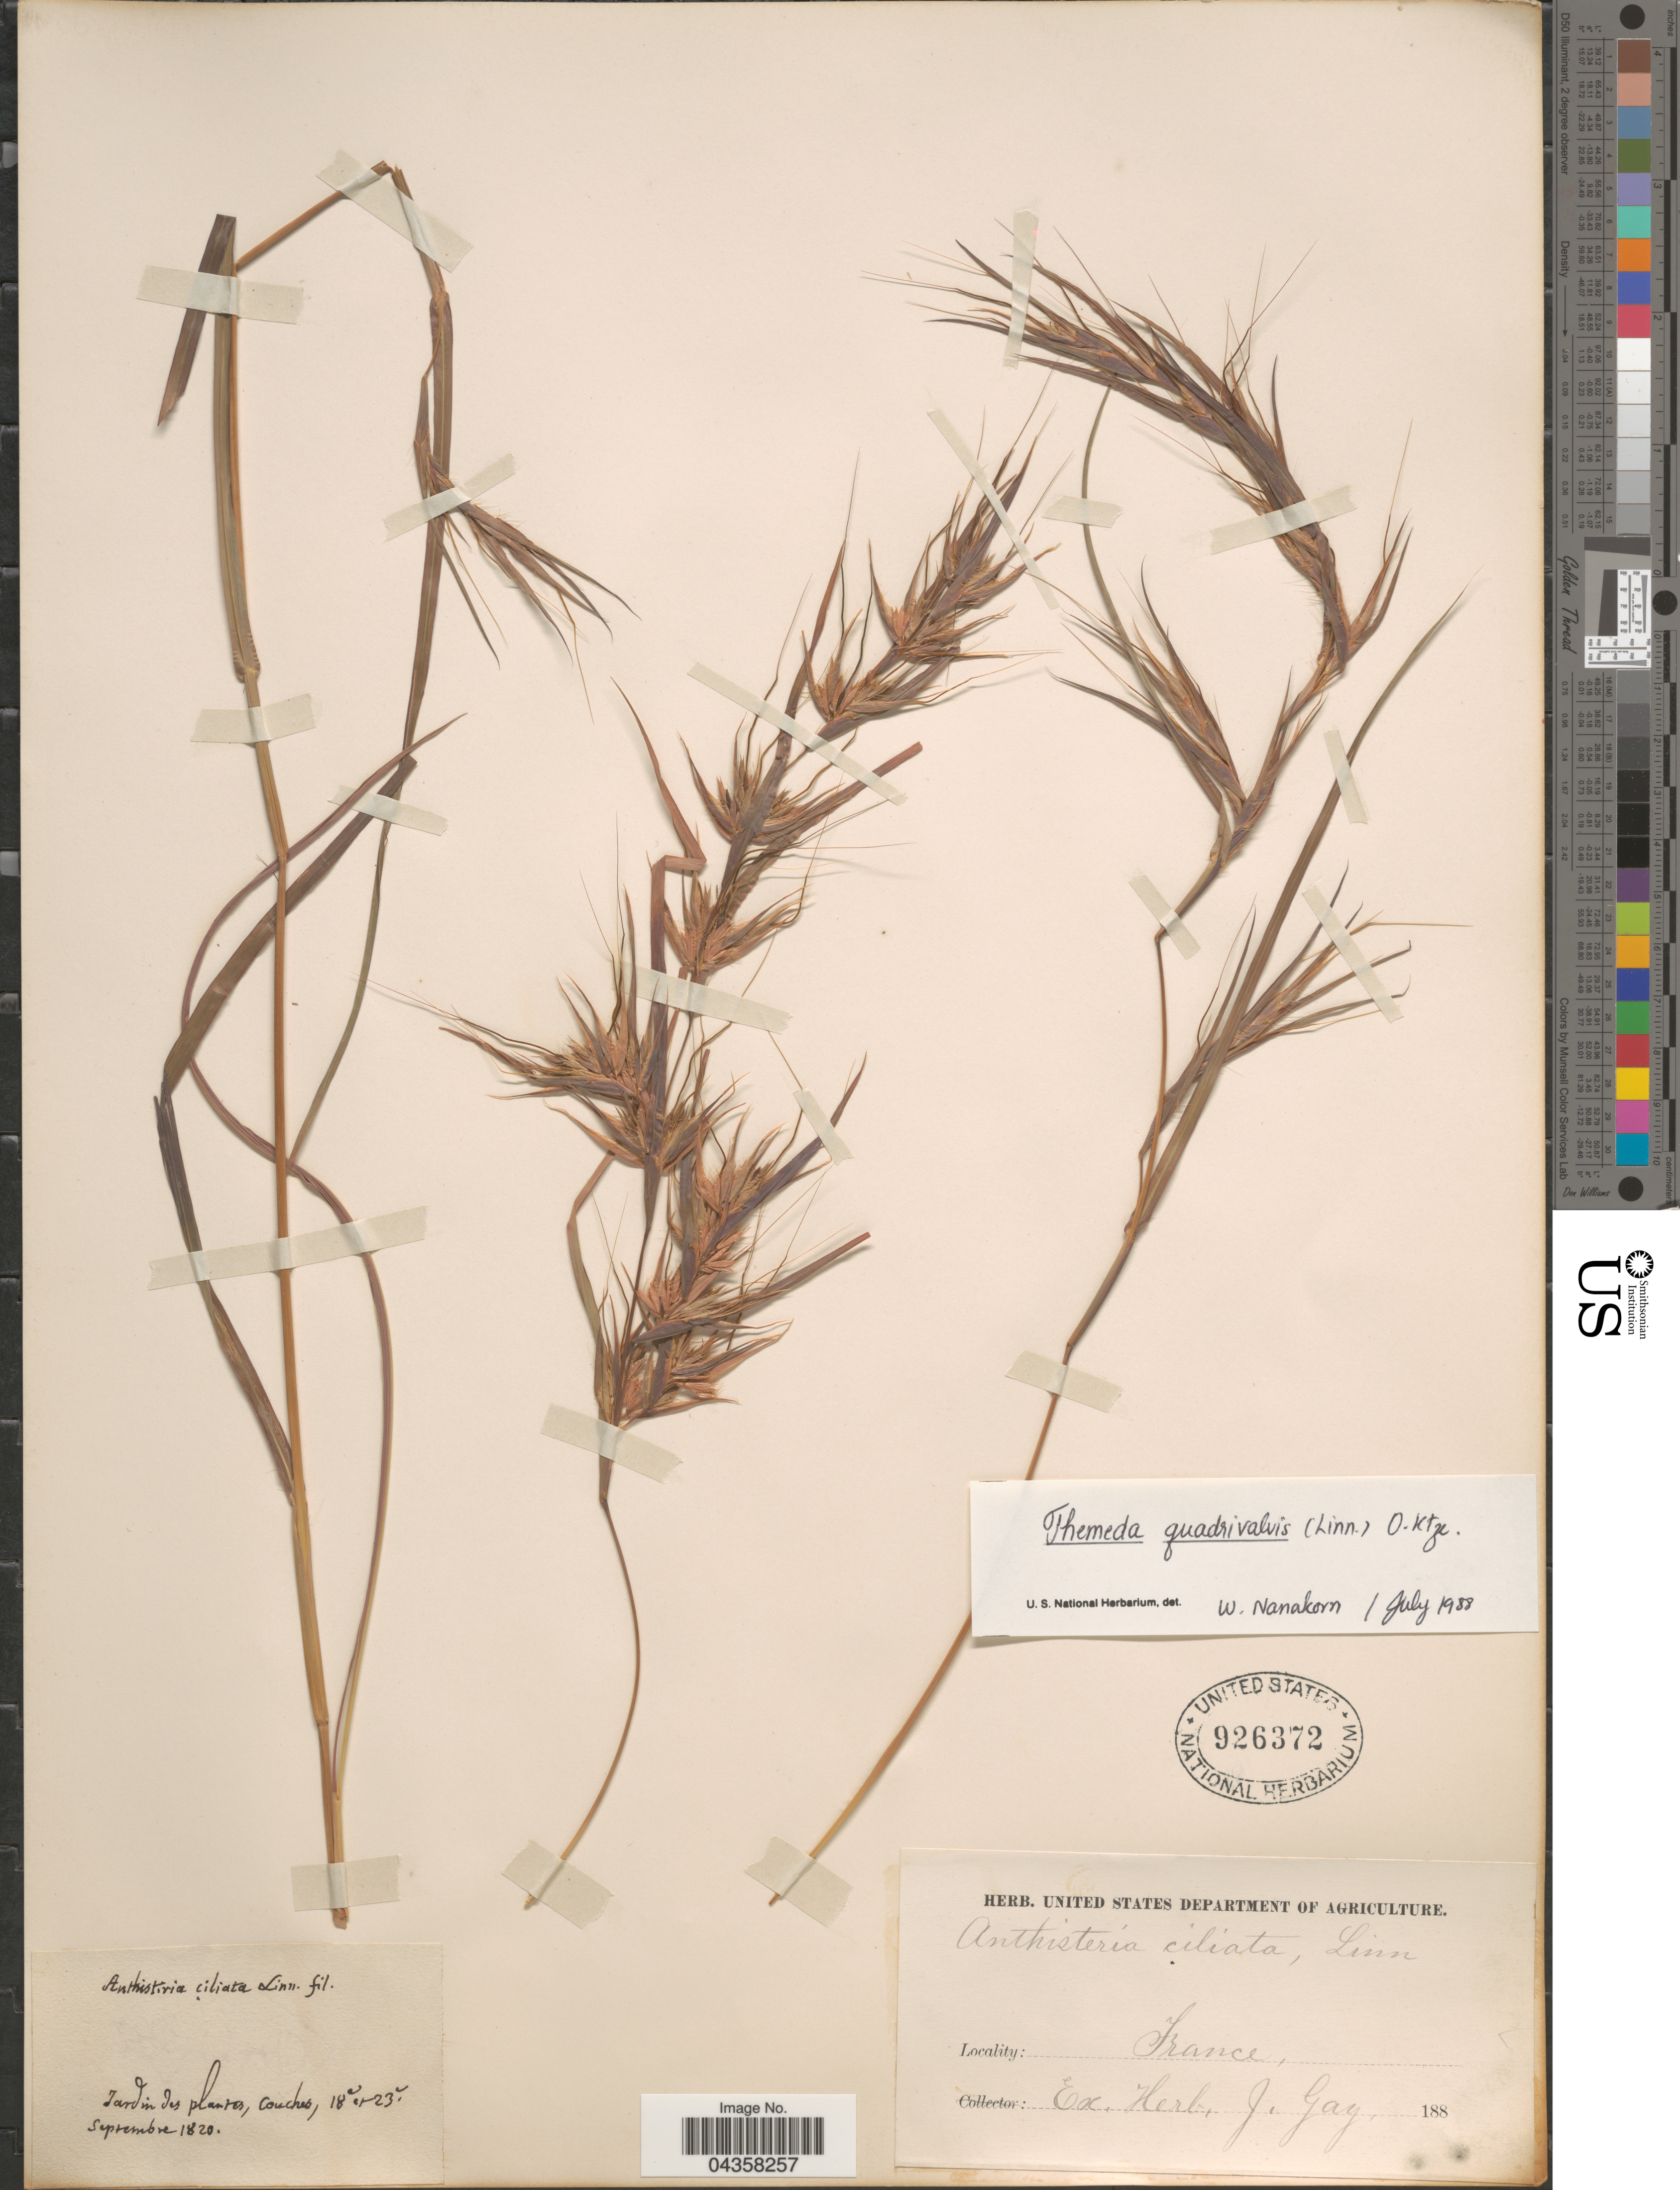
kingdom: Plantae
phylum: Tracheophyta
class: Liliopsida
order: Poales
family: Poaceae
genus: Themeda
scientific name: Themeda quadrivalvis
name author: (L.) Kuntze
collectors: ex herb. J. Gay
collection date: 1820-09-18/1820-09-23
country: France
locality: Jardin des plantes, couches.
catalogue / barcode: US 926372